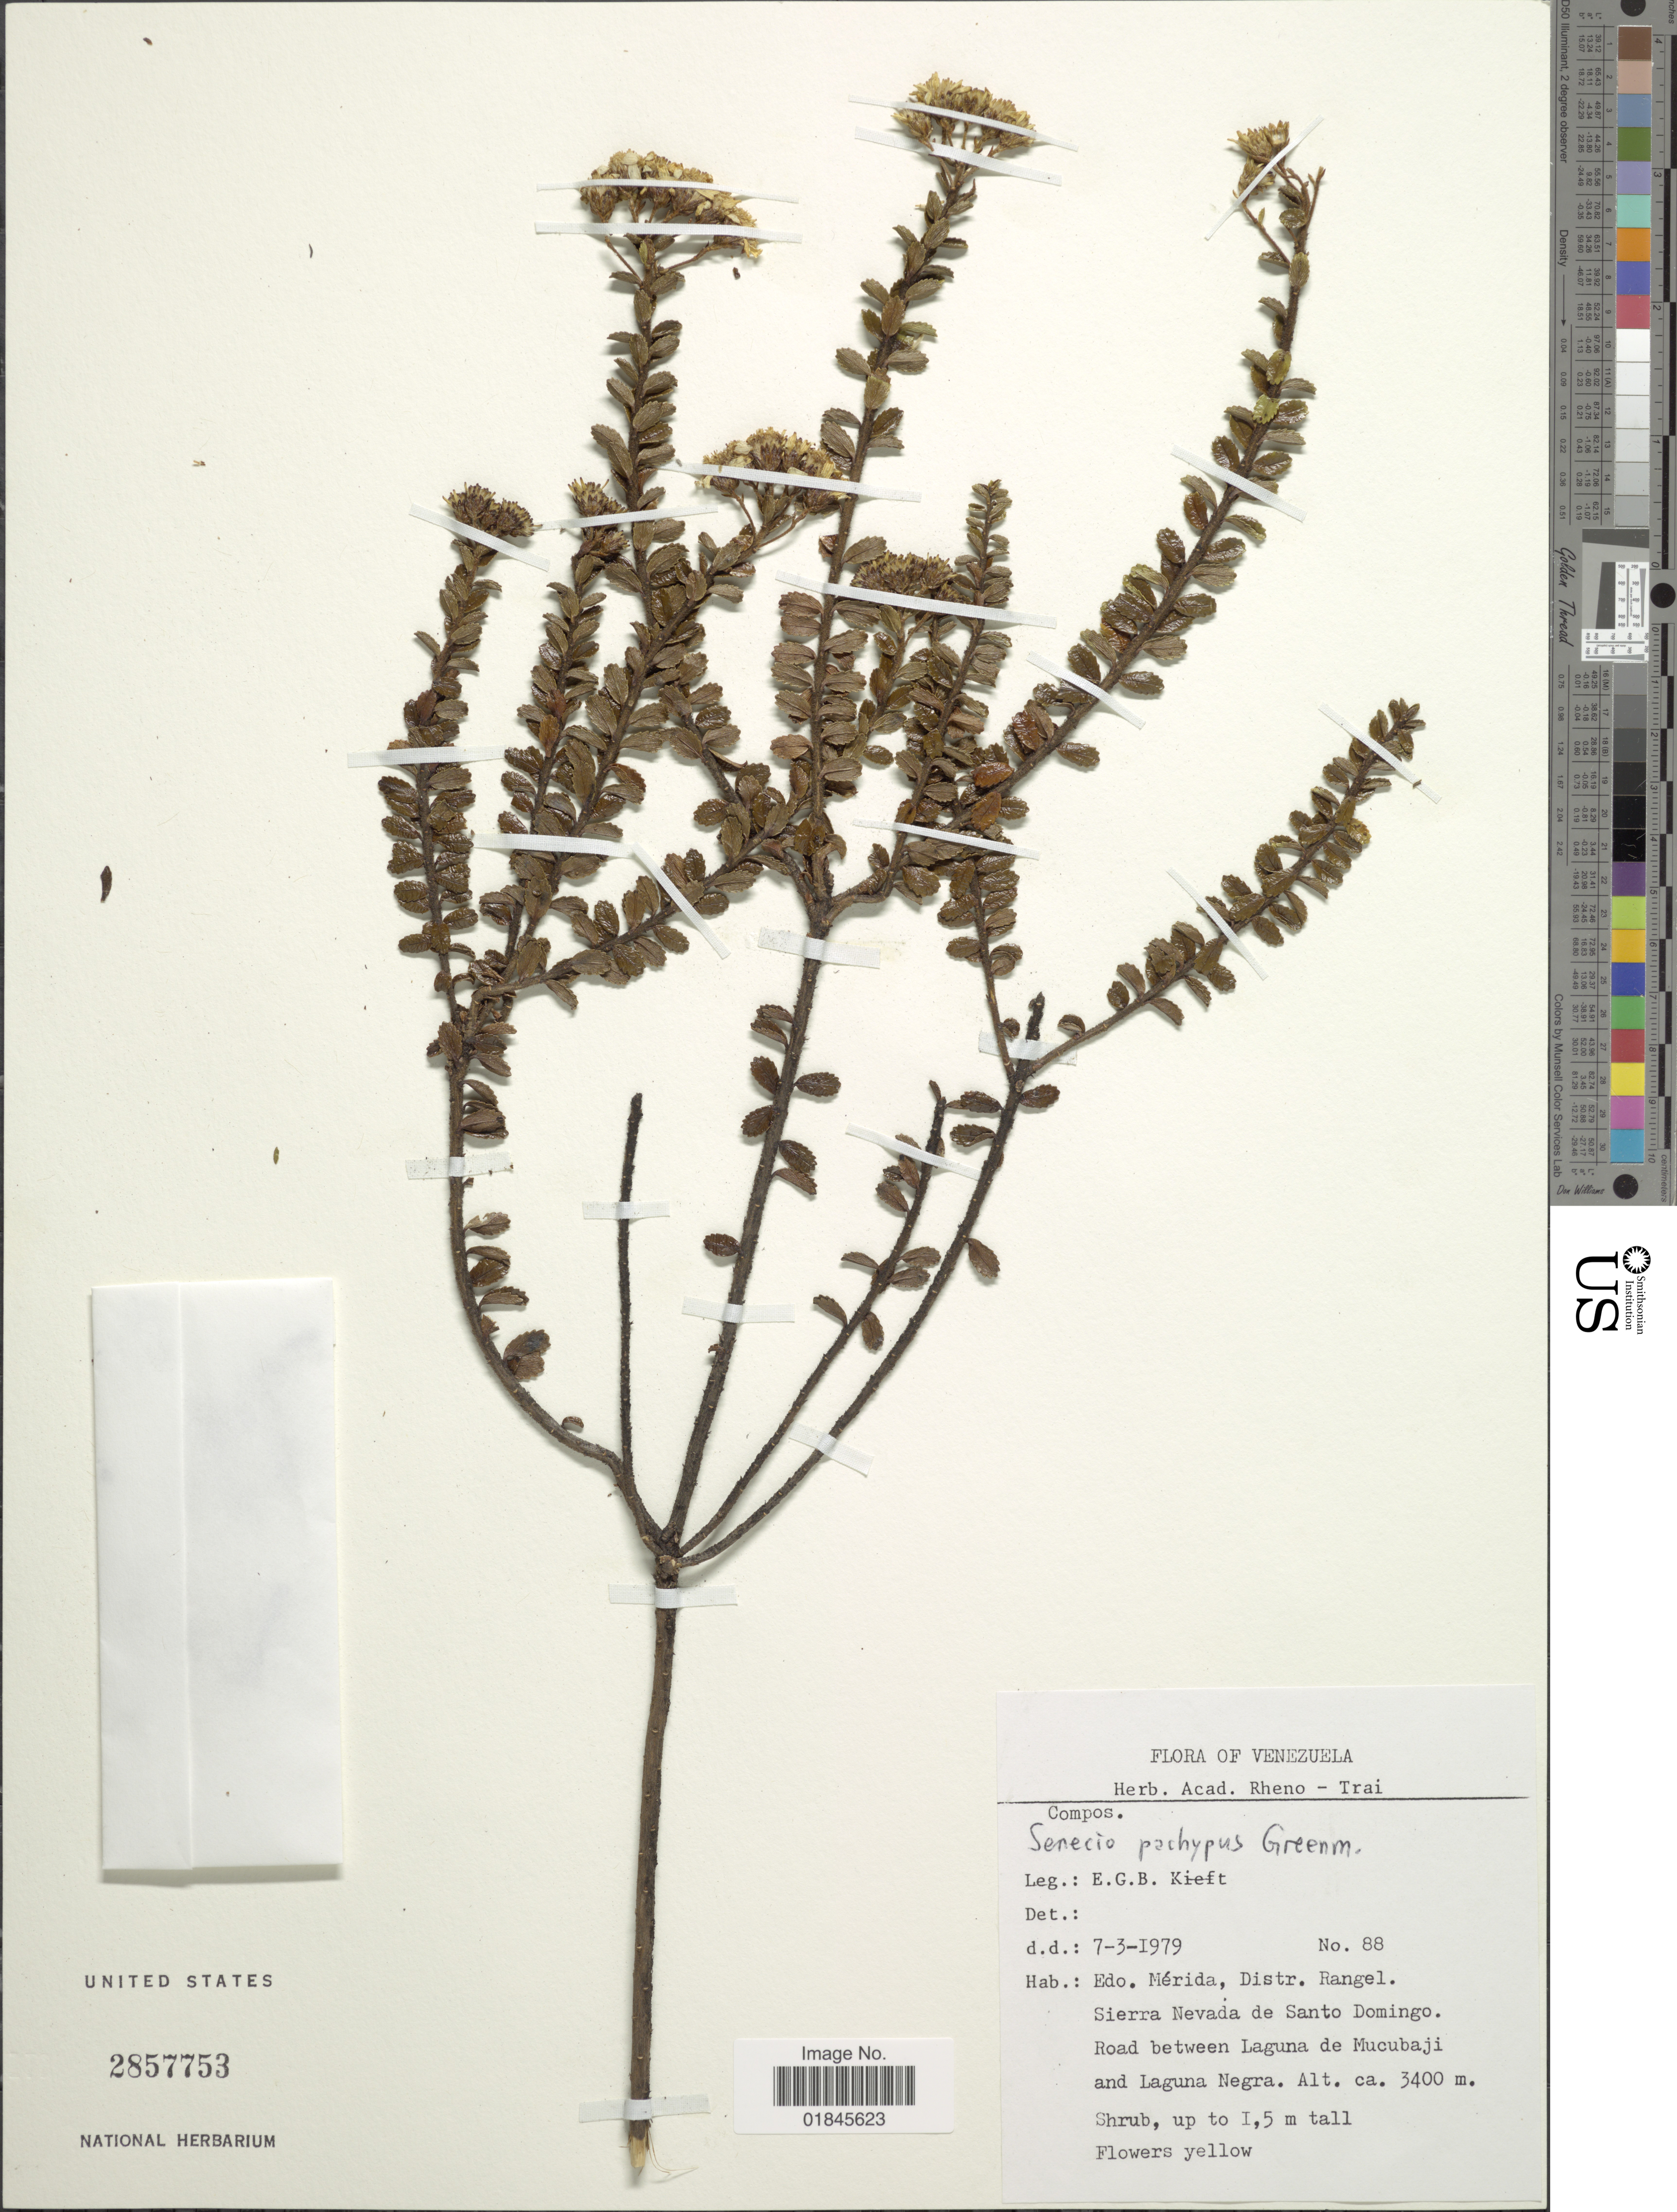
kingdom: Plantae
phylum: Tracheophyta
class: Magnoliopsida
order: Asterales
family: Asteraceae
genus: Pentacalia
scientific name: Pentacalia pachypus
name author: (Greenm.) Cuatrec.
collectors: E. Kieft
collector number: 88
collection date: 1979-03-07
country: Venezuela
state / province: Mérida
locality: Edo. Mérida, Distr. Rangel. Sierra Nevada de Santo Domingo. Road between Laguna de Mucubaji and Laguna Negra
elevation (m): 3400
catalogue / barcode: US 2857753